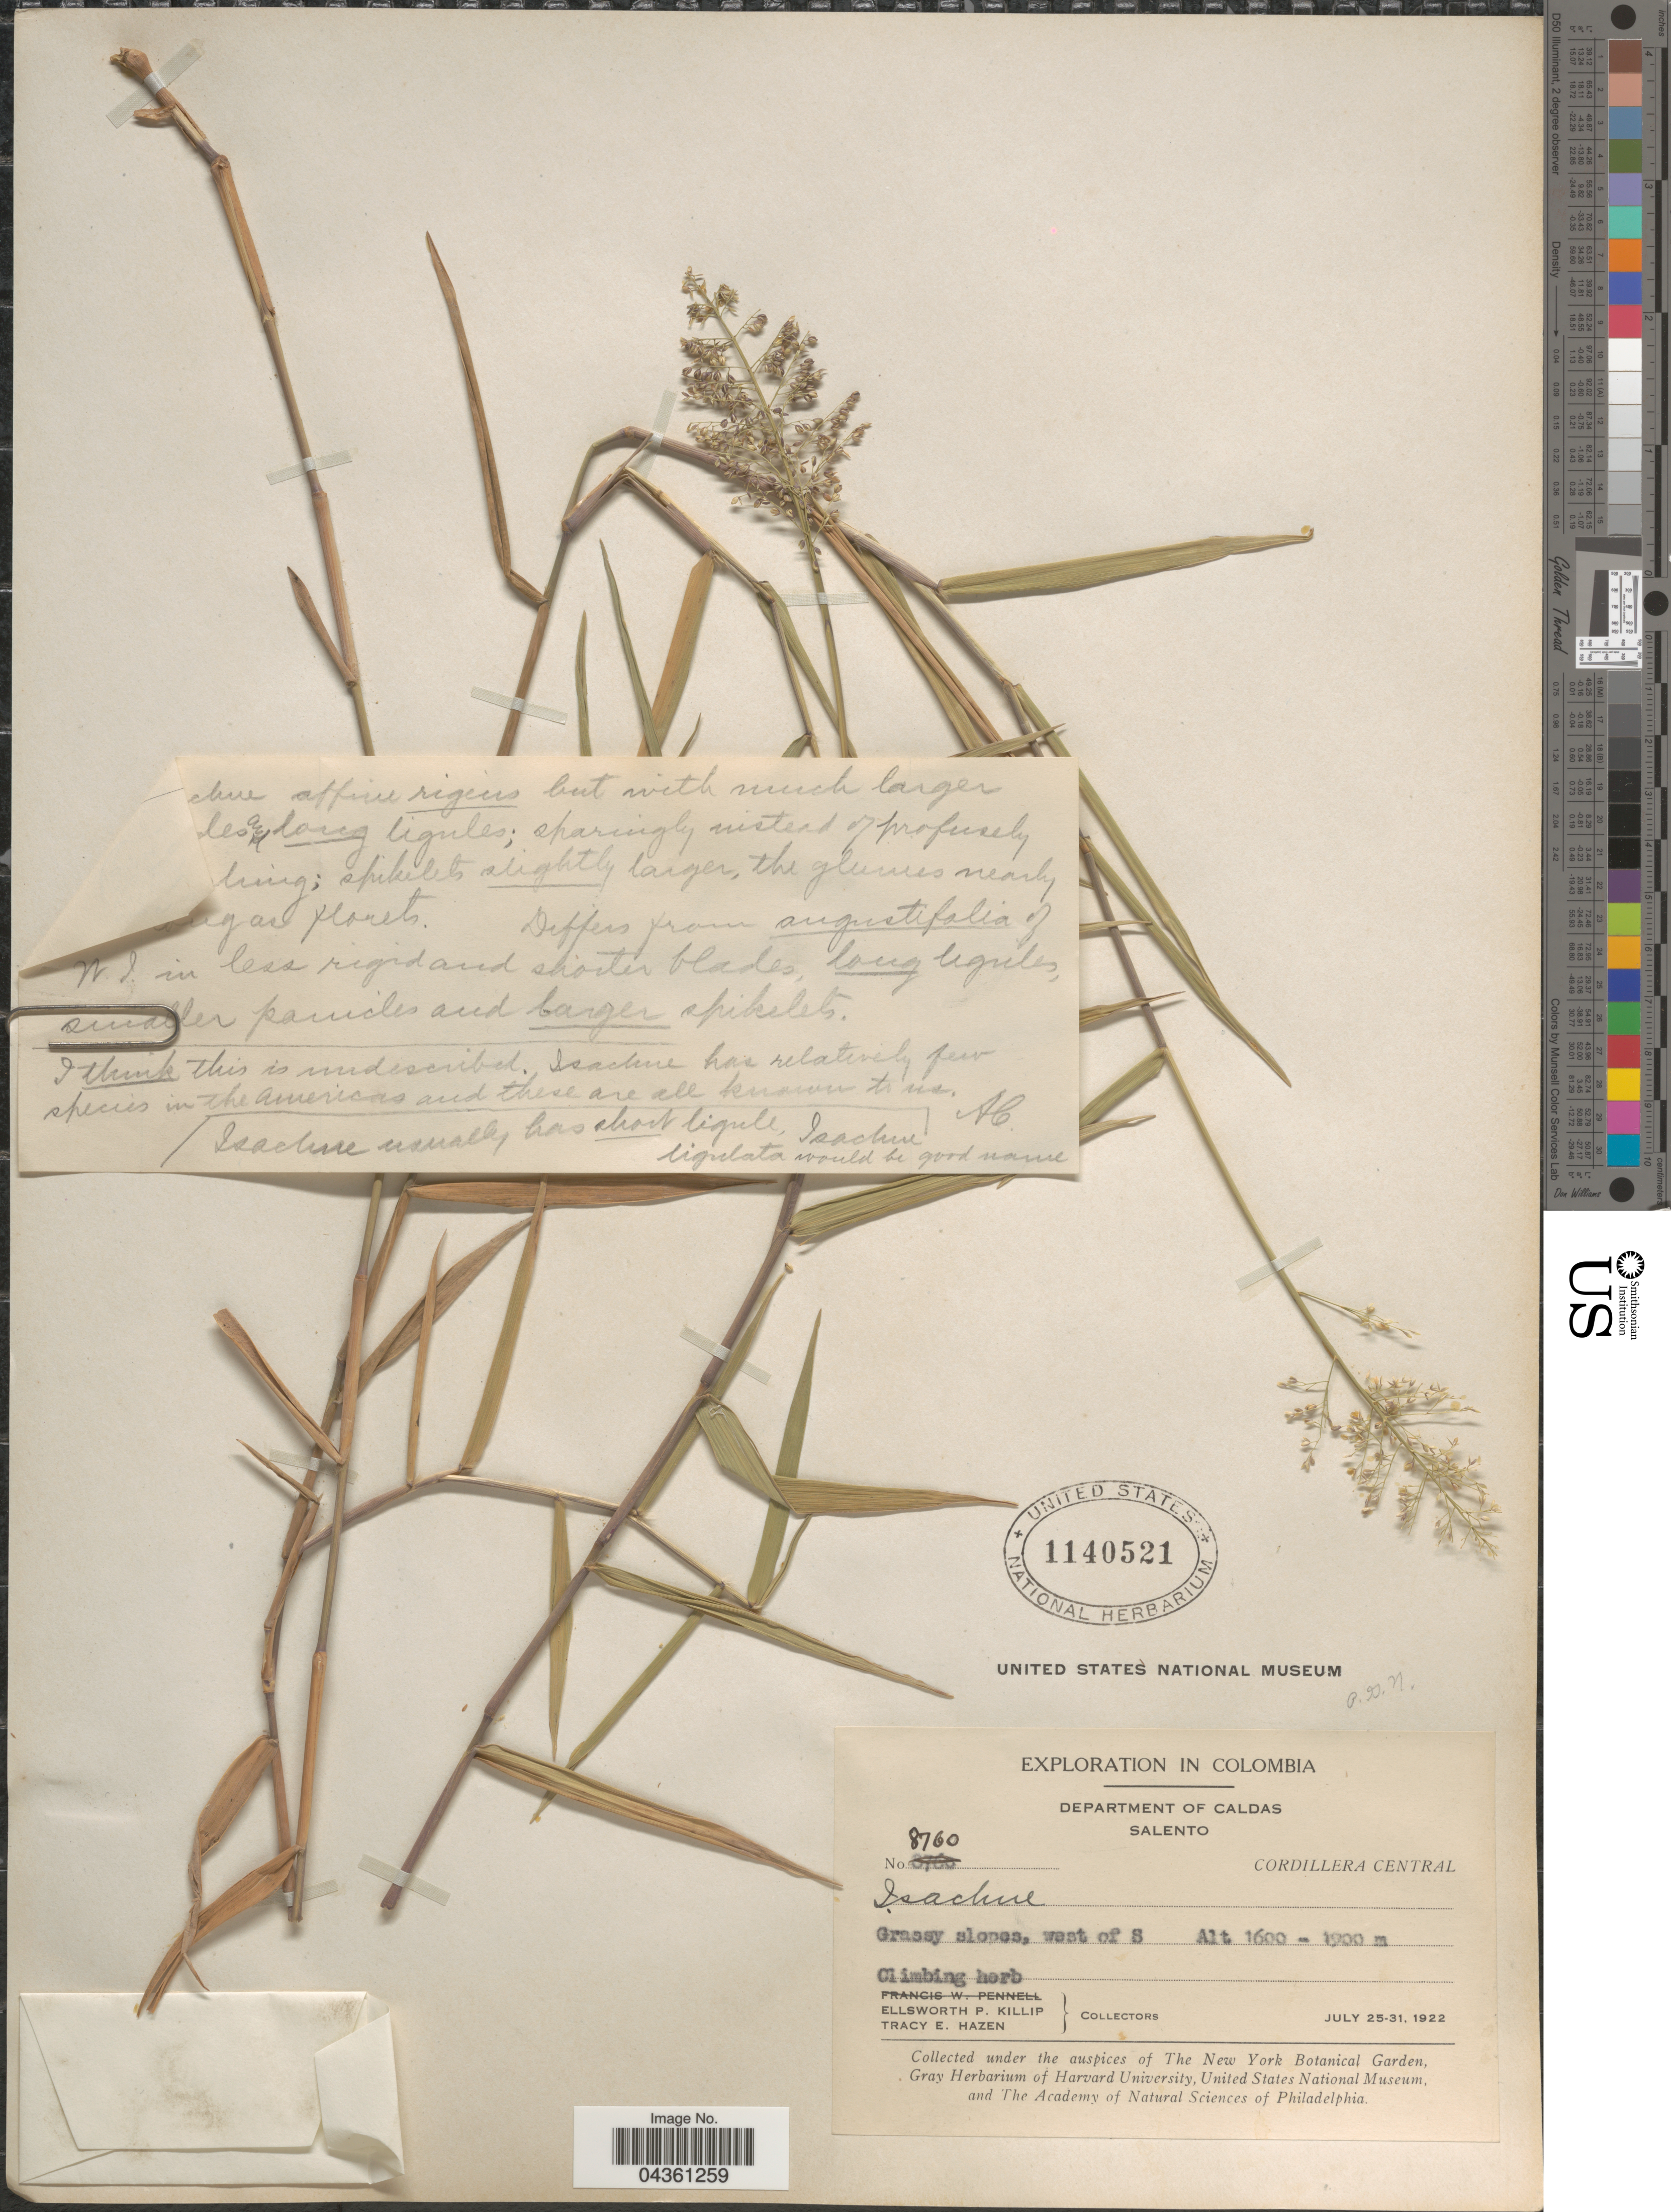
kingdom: Plantae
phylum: Tracheophyta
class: Liliopsida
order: Poales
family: Poaceae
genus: Isachne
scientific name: Isachne ligulata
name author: Swallen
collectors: E. P. Killip & T. E. Hazen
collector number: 8760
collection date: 1922-07-25/1922-07-31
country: Colombia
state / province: Caldas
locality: Exploration in Colombia. Department of Caldas. Salento. Cordillera Central. Grassy slopes, west of S.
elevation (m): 1600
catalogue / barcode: US 1140521